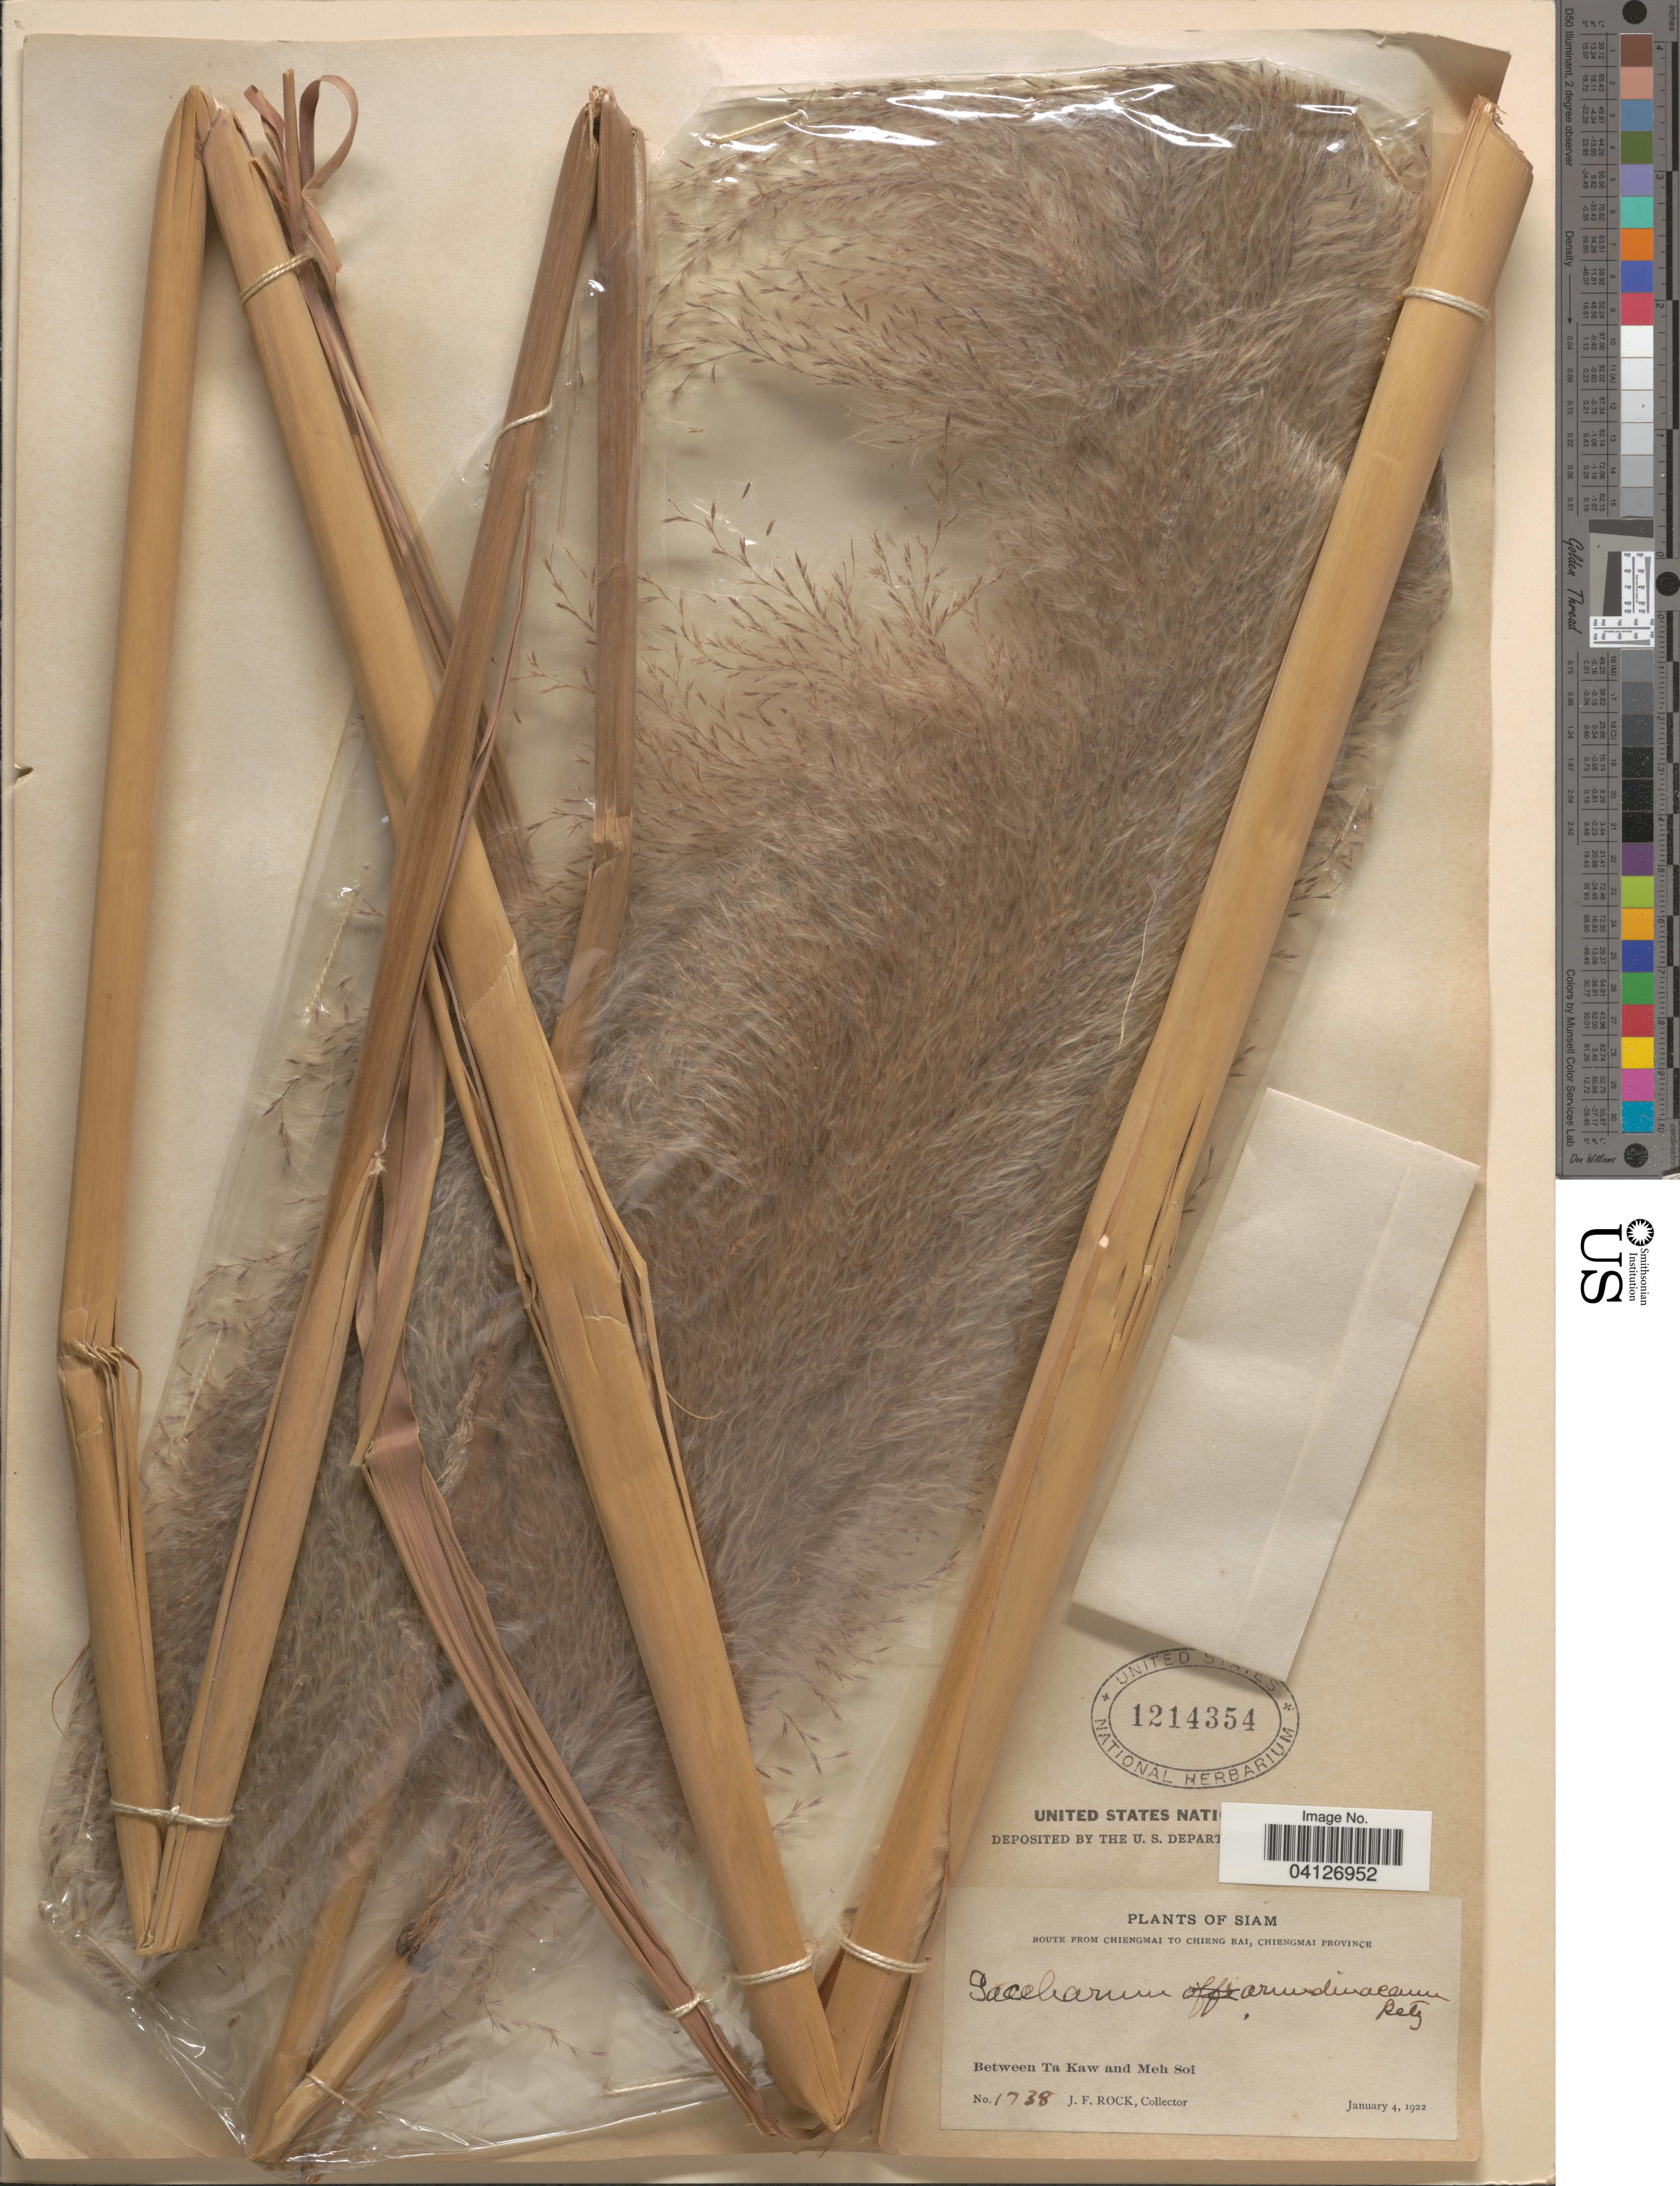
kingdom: Plantae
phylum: Tracheophyta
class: Liliopsida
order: Poales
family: Poaceae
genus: Saccharum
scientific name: Saccharum arundinaceum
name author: Retz.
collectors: J. Rock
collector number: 1738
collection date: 1922-01-04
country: Thailand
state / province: Chiang Mai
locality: Siam. Route from Chiengmai to Chieng Rai, Chiengmai Province. Between Ta Kaw and Meh Soi.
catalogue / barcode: US 1214354